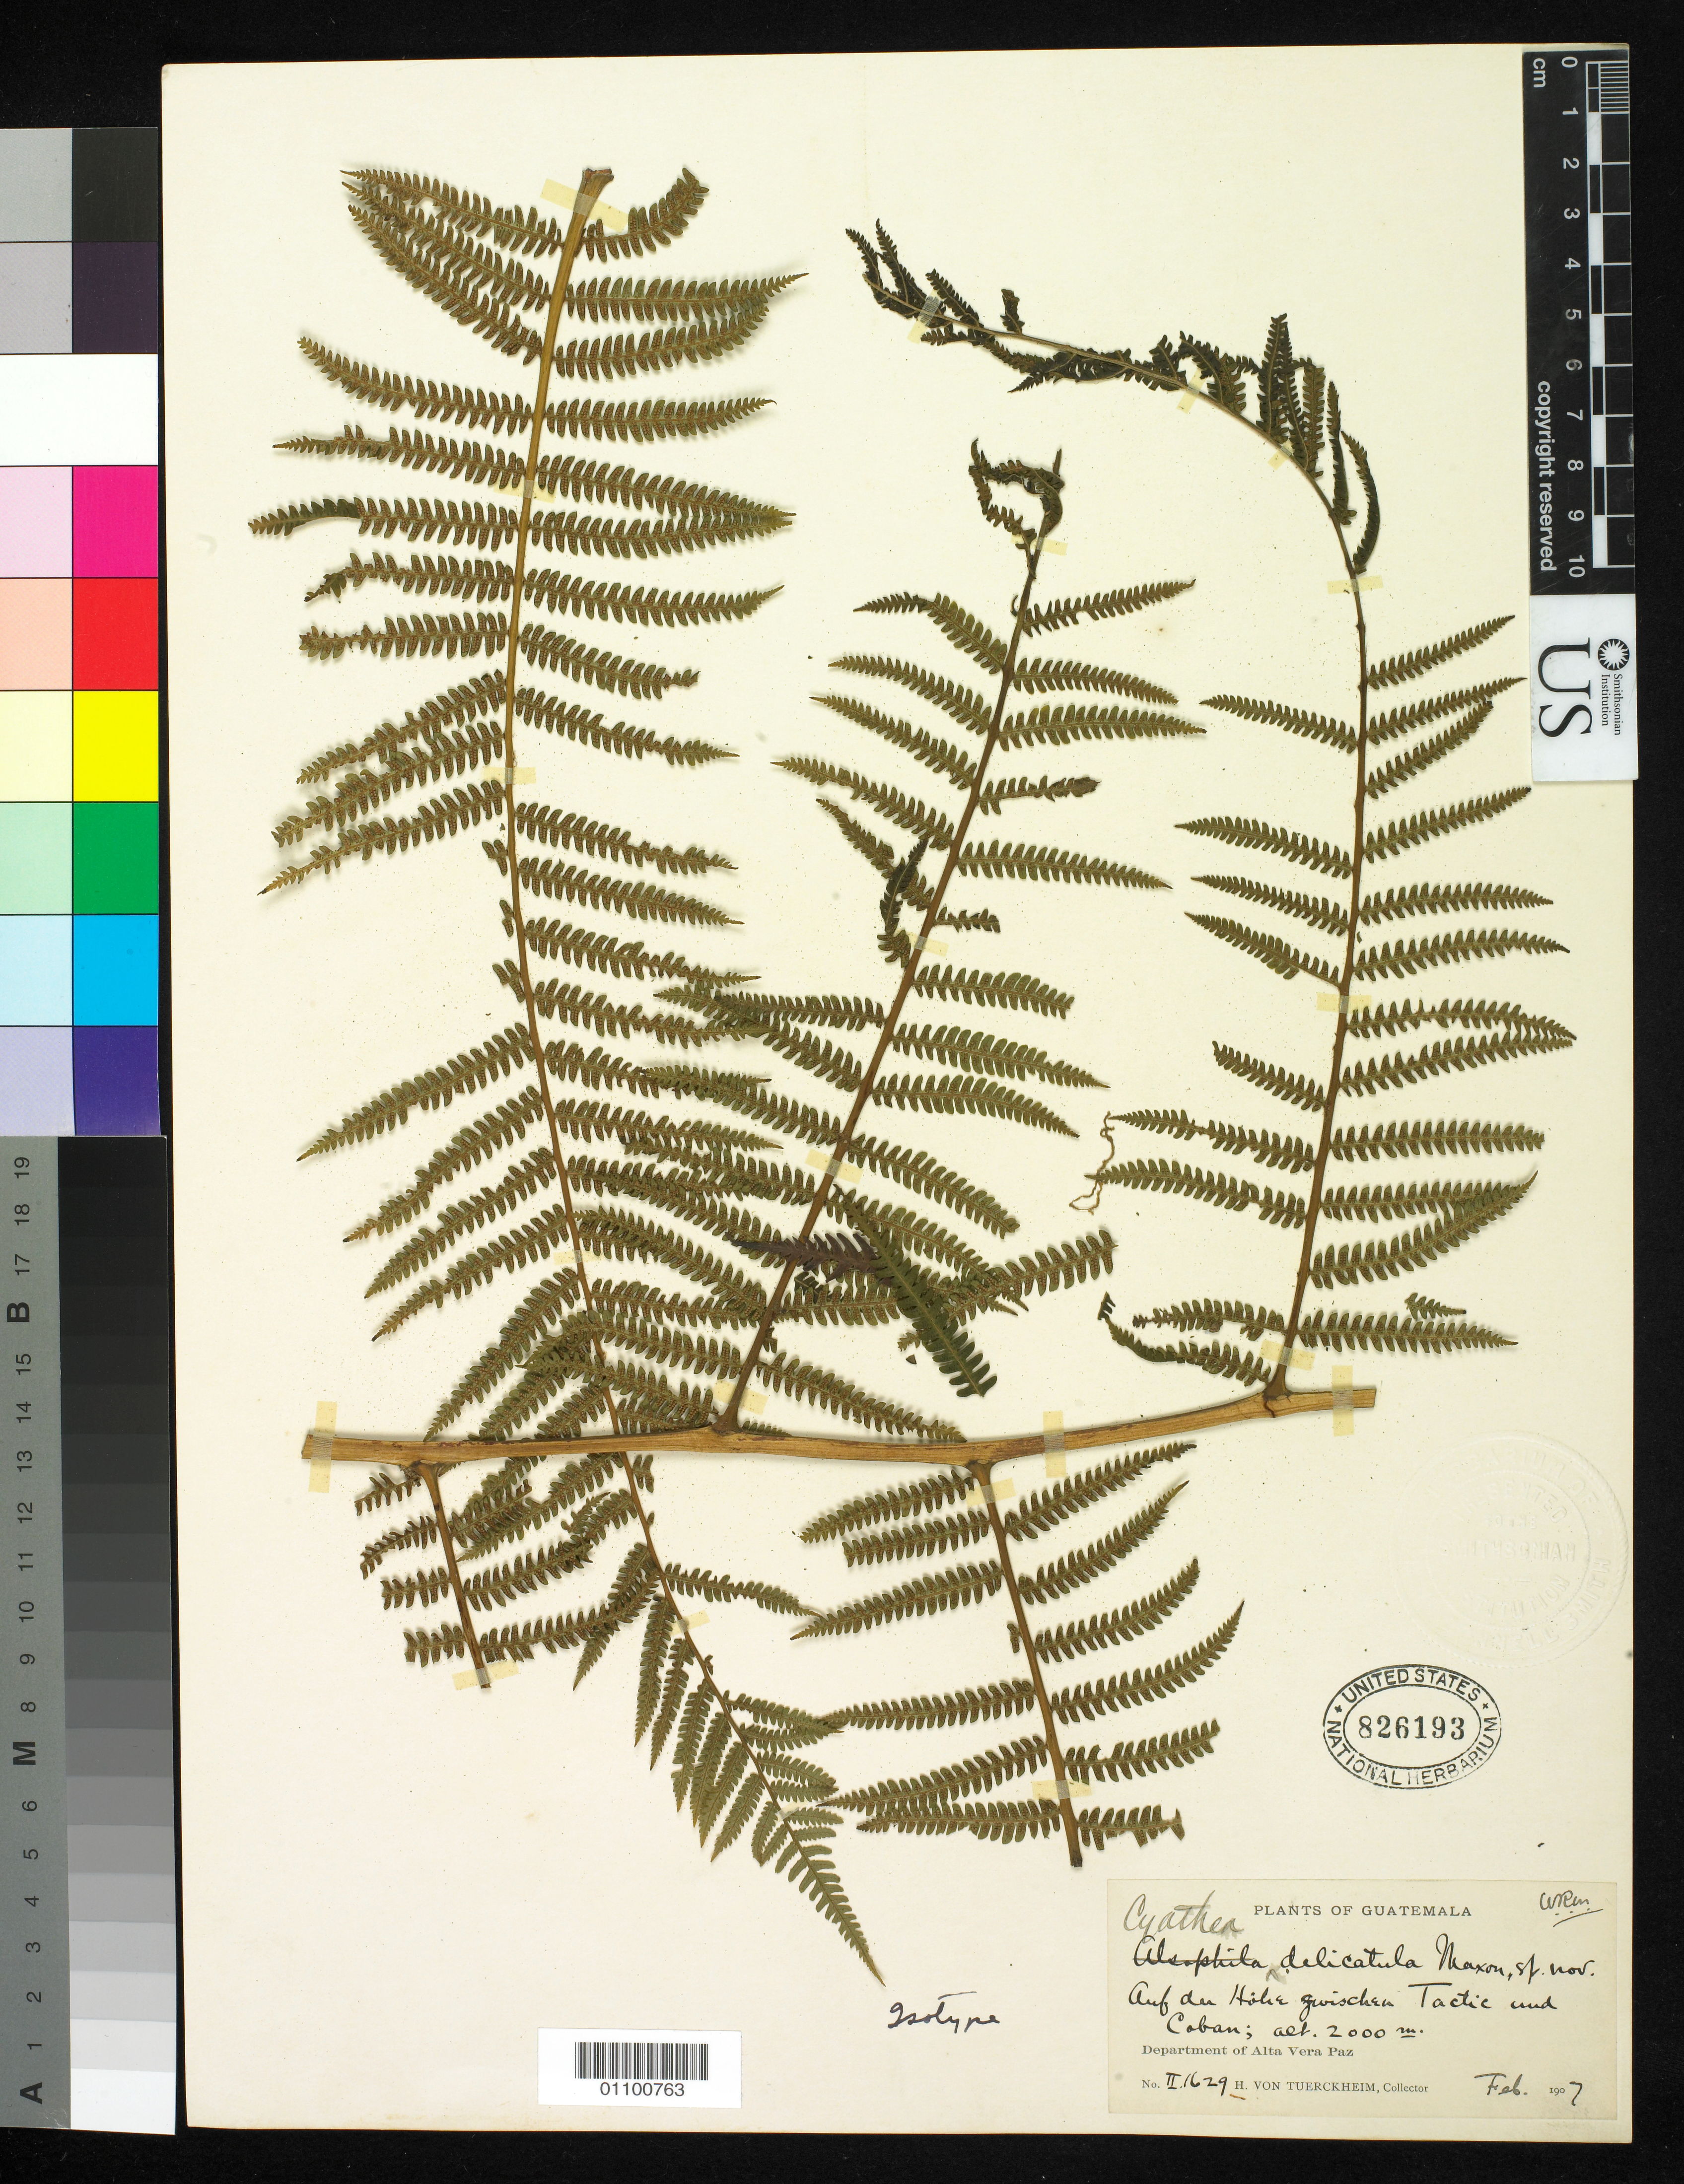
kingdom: Plantae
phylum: Tracheophyta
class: Polypodiopsida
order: Cyatheales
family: Cyatheaceae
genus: Cyathea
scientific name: Cyathea delicatula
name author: Maxon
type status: Isotype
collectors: H. von Türckheim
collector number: II 1629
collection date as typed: Feb 1907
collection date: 1907-02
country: Guatemala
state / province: Alta Verapaz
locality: Cobán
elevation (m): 2000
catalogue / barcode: US 826193